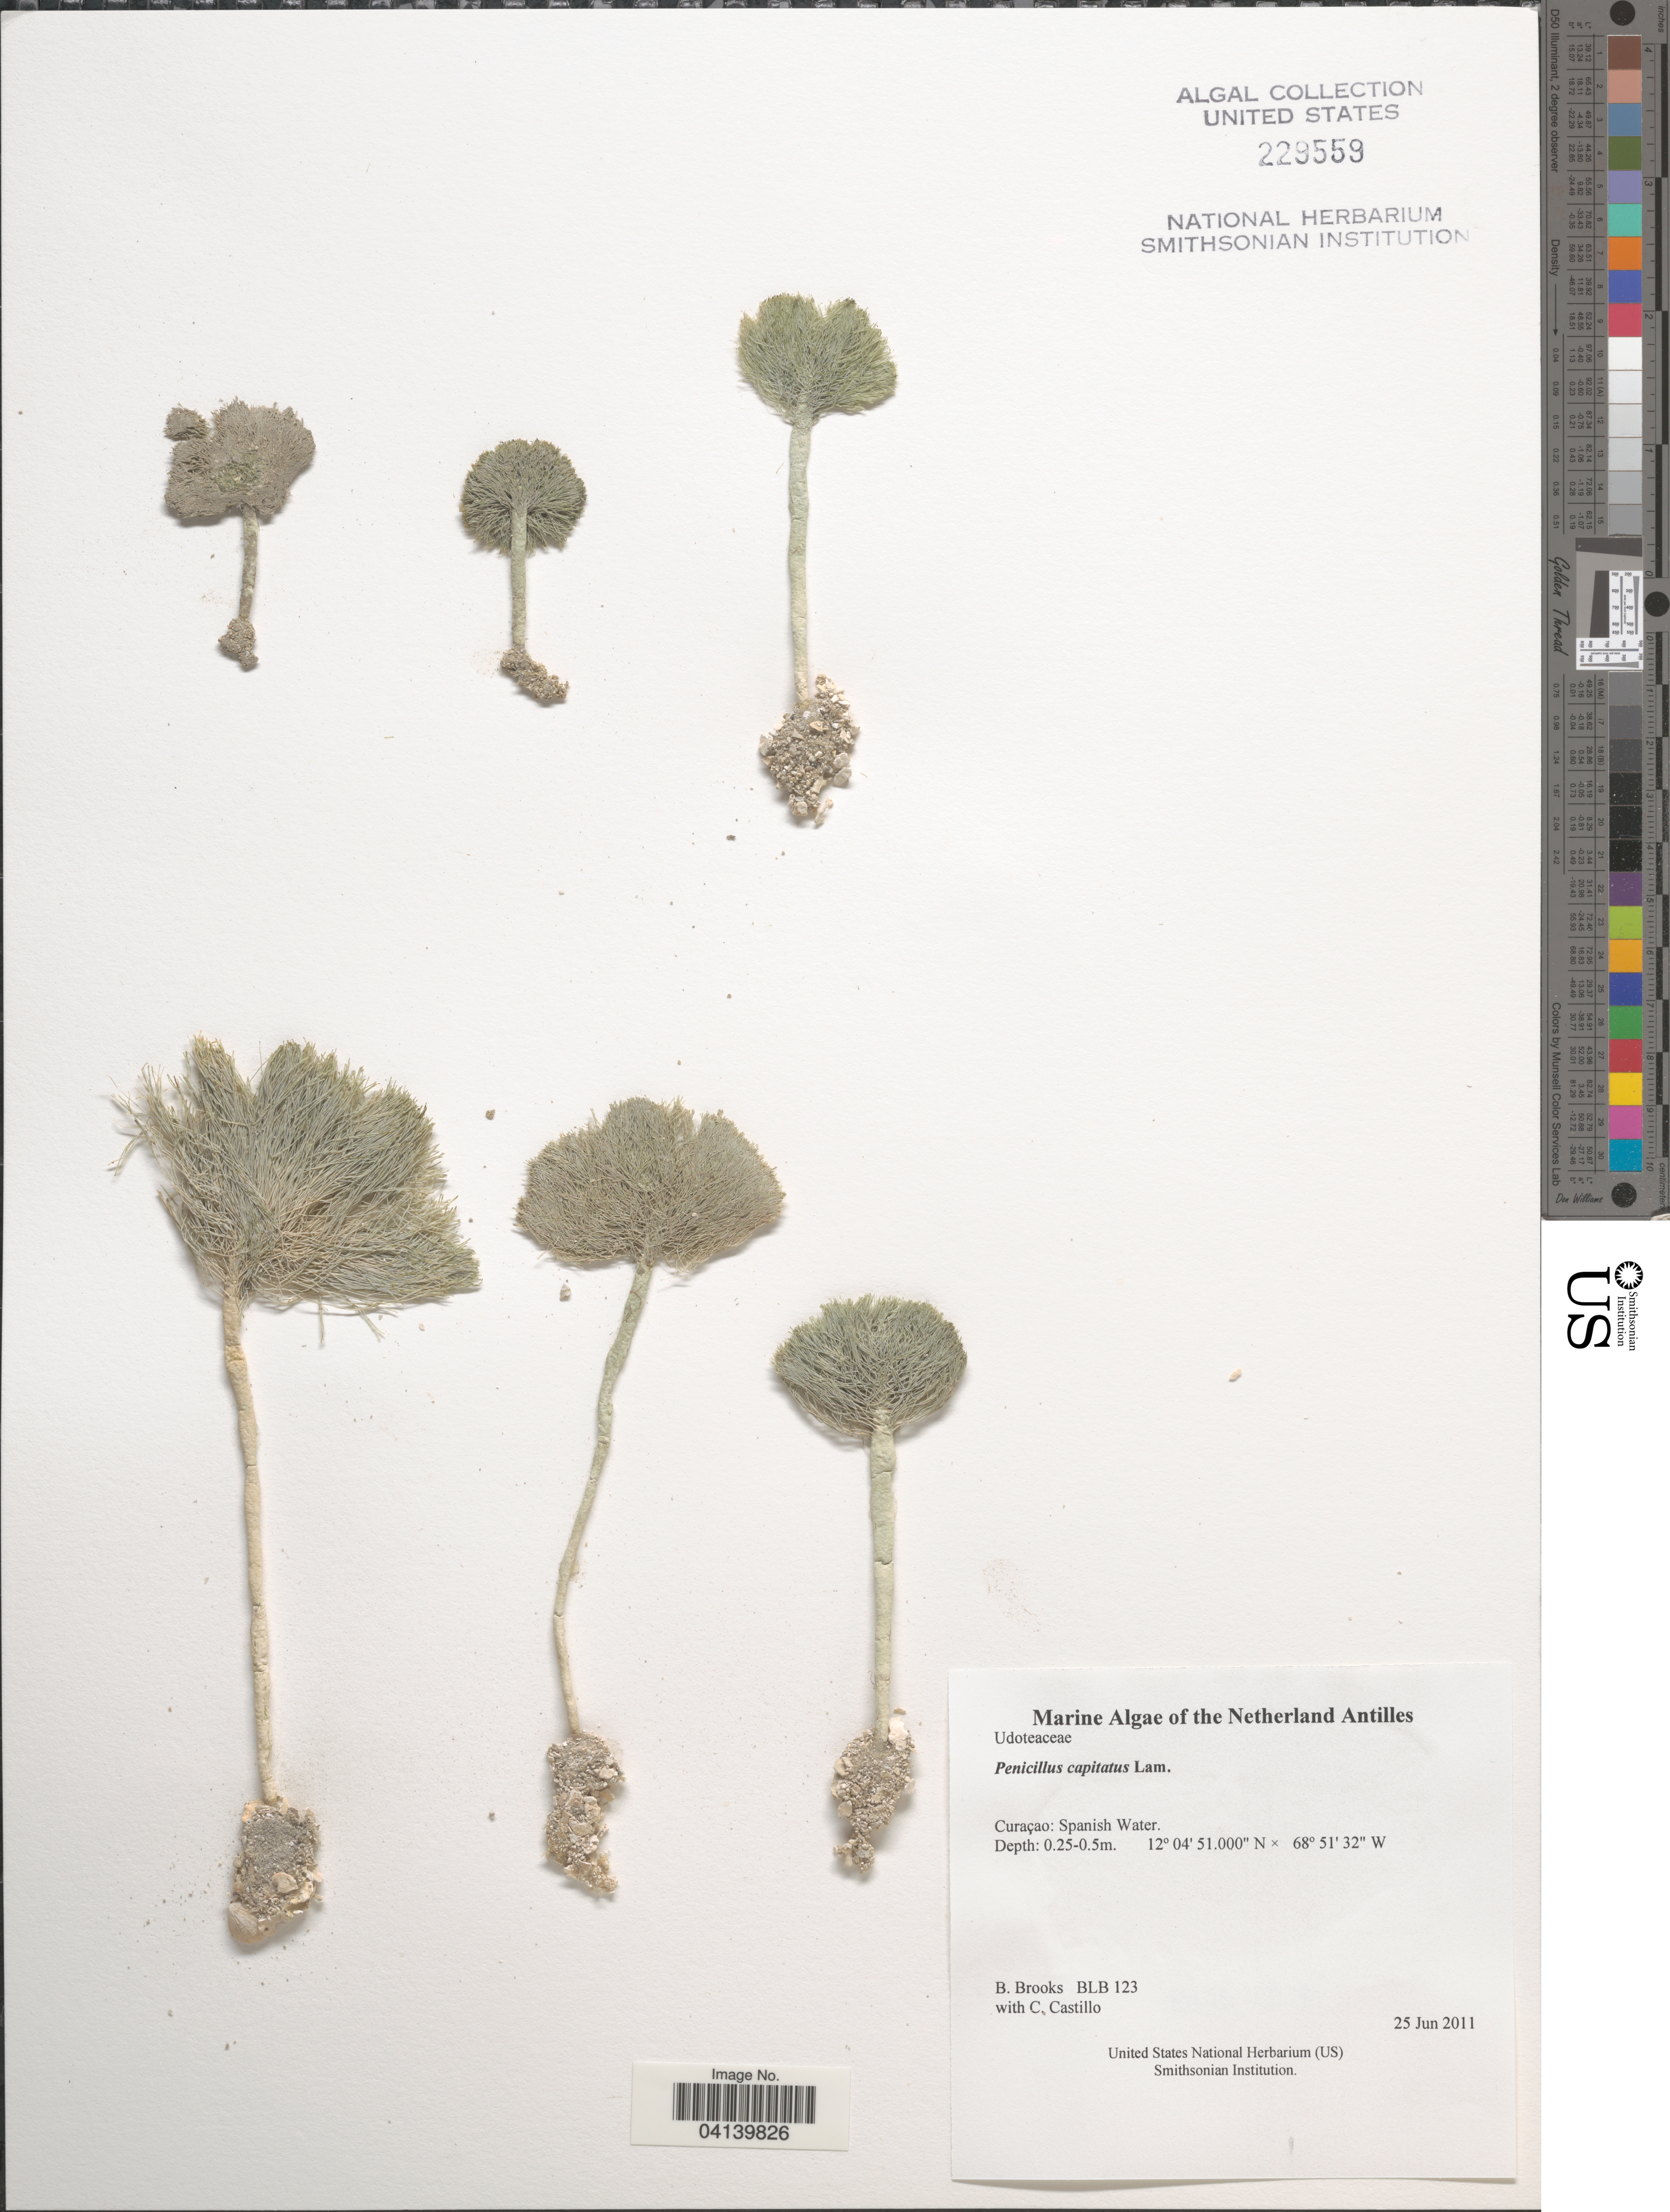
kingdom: Plantae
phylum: Chlorophyta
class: Ulvophyceae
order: Bryopsidales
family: Udoteaceae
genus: Penicillus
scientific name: Penicillus capitatus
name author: Lam.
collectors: B. Brooks & C. Castillo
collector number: BLB 123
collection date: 2011-06-25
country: Curaçao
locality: The Netherland Antilles. Spanish Water.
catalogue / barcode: US 229559